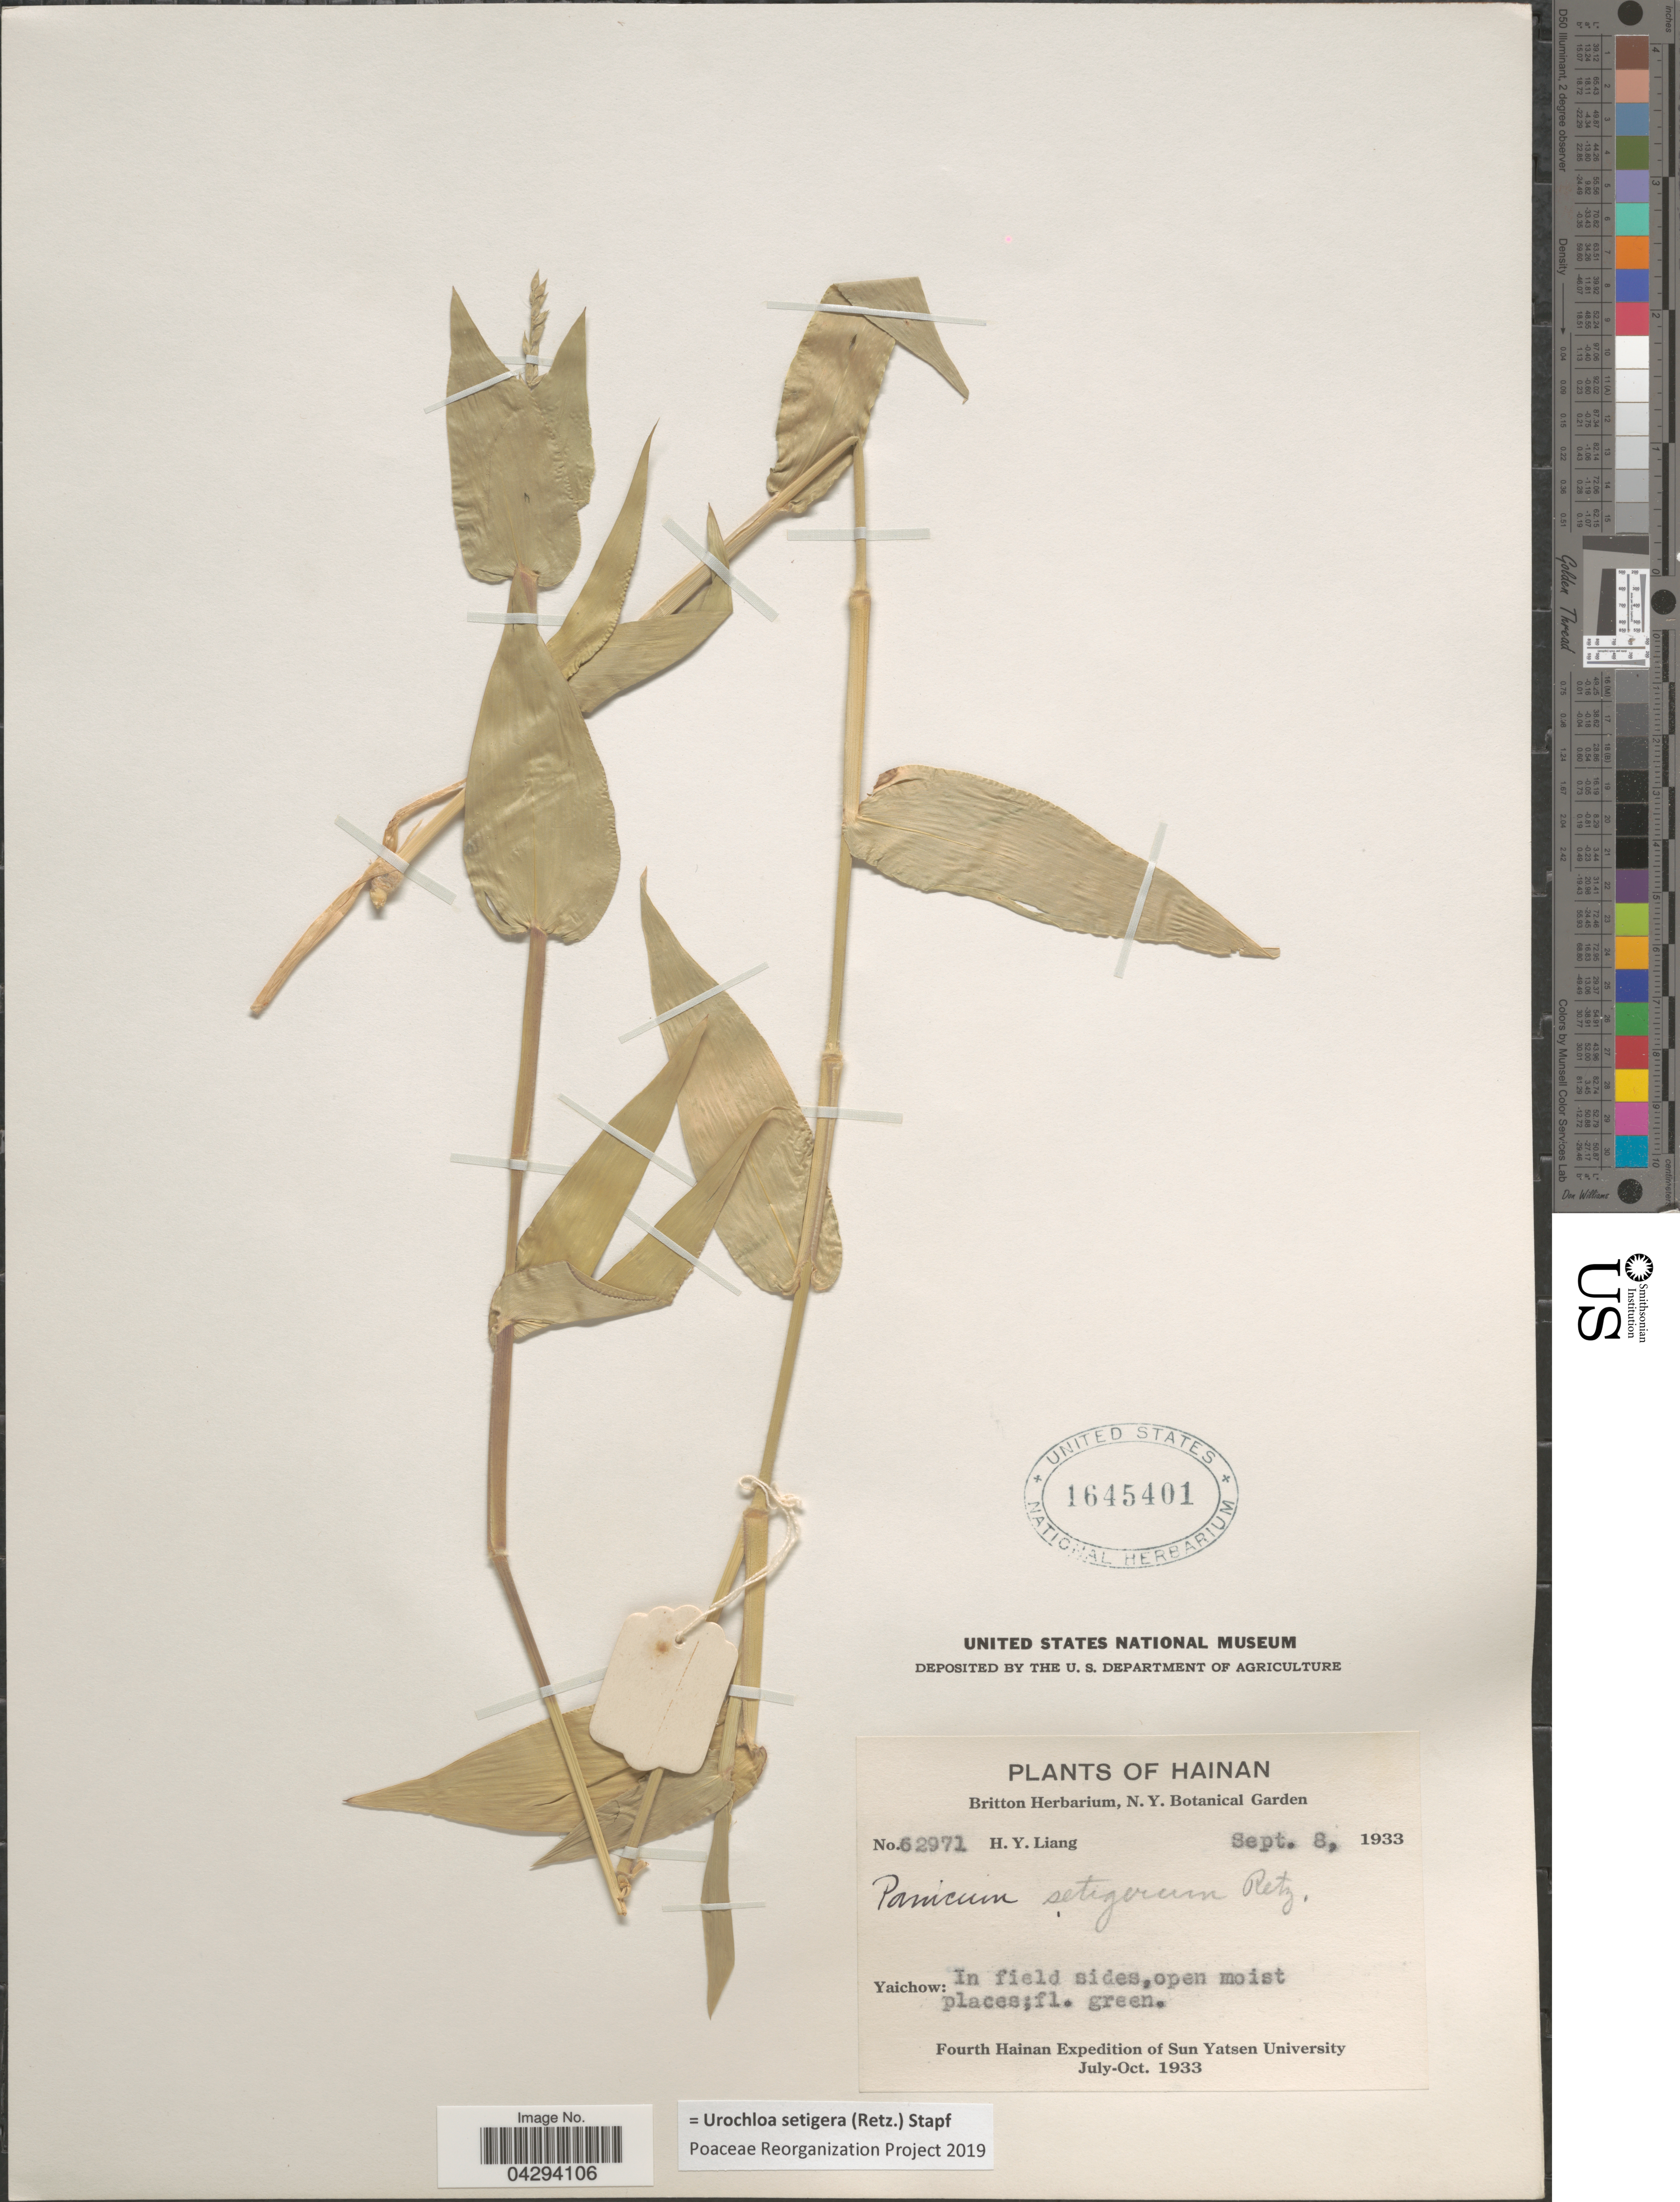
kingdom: Plantae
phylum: Tracheophyta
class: Liliopsida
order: Poales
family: Poaceae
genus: Urochloa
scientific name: Urochloa setigera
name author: (Retz.) Stapf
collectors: H. Y. Liang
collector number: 62971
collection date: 1933-09-08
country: China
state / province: Hainan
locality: Yaichow. Fourth Hainan Expedition of Sun Yatsen University July-Oct. 1933.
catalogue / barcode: US 1645401